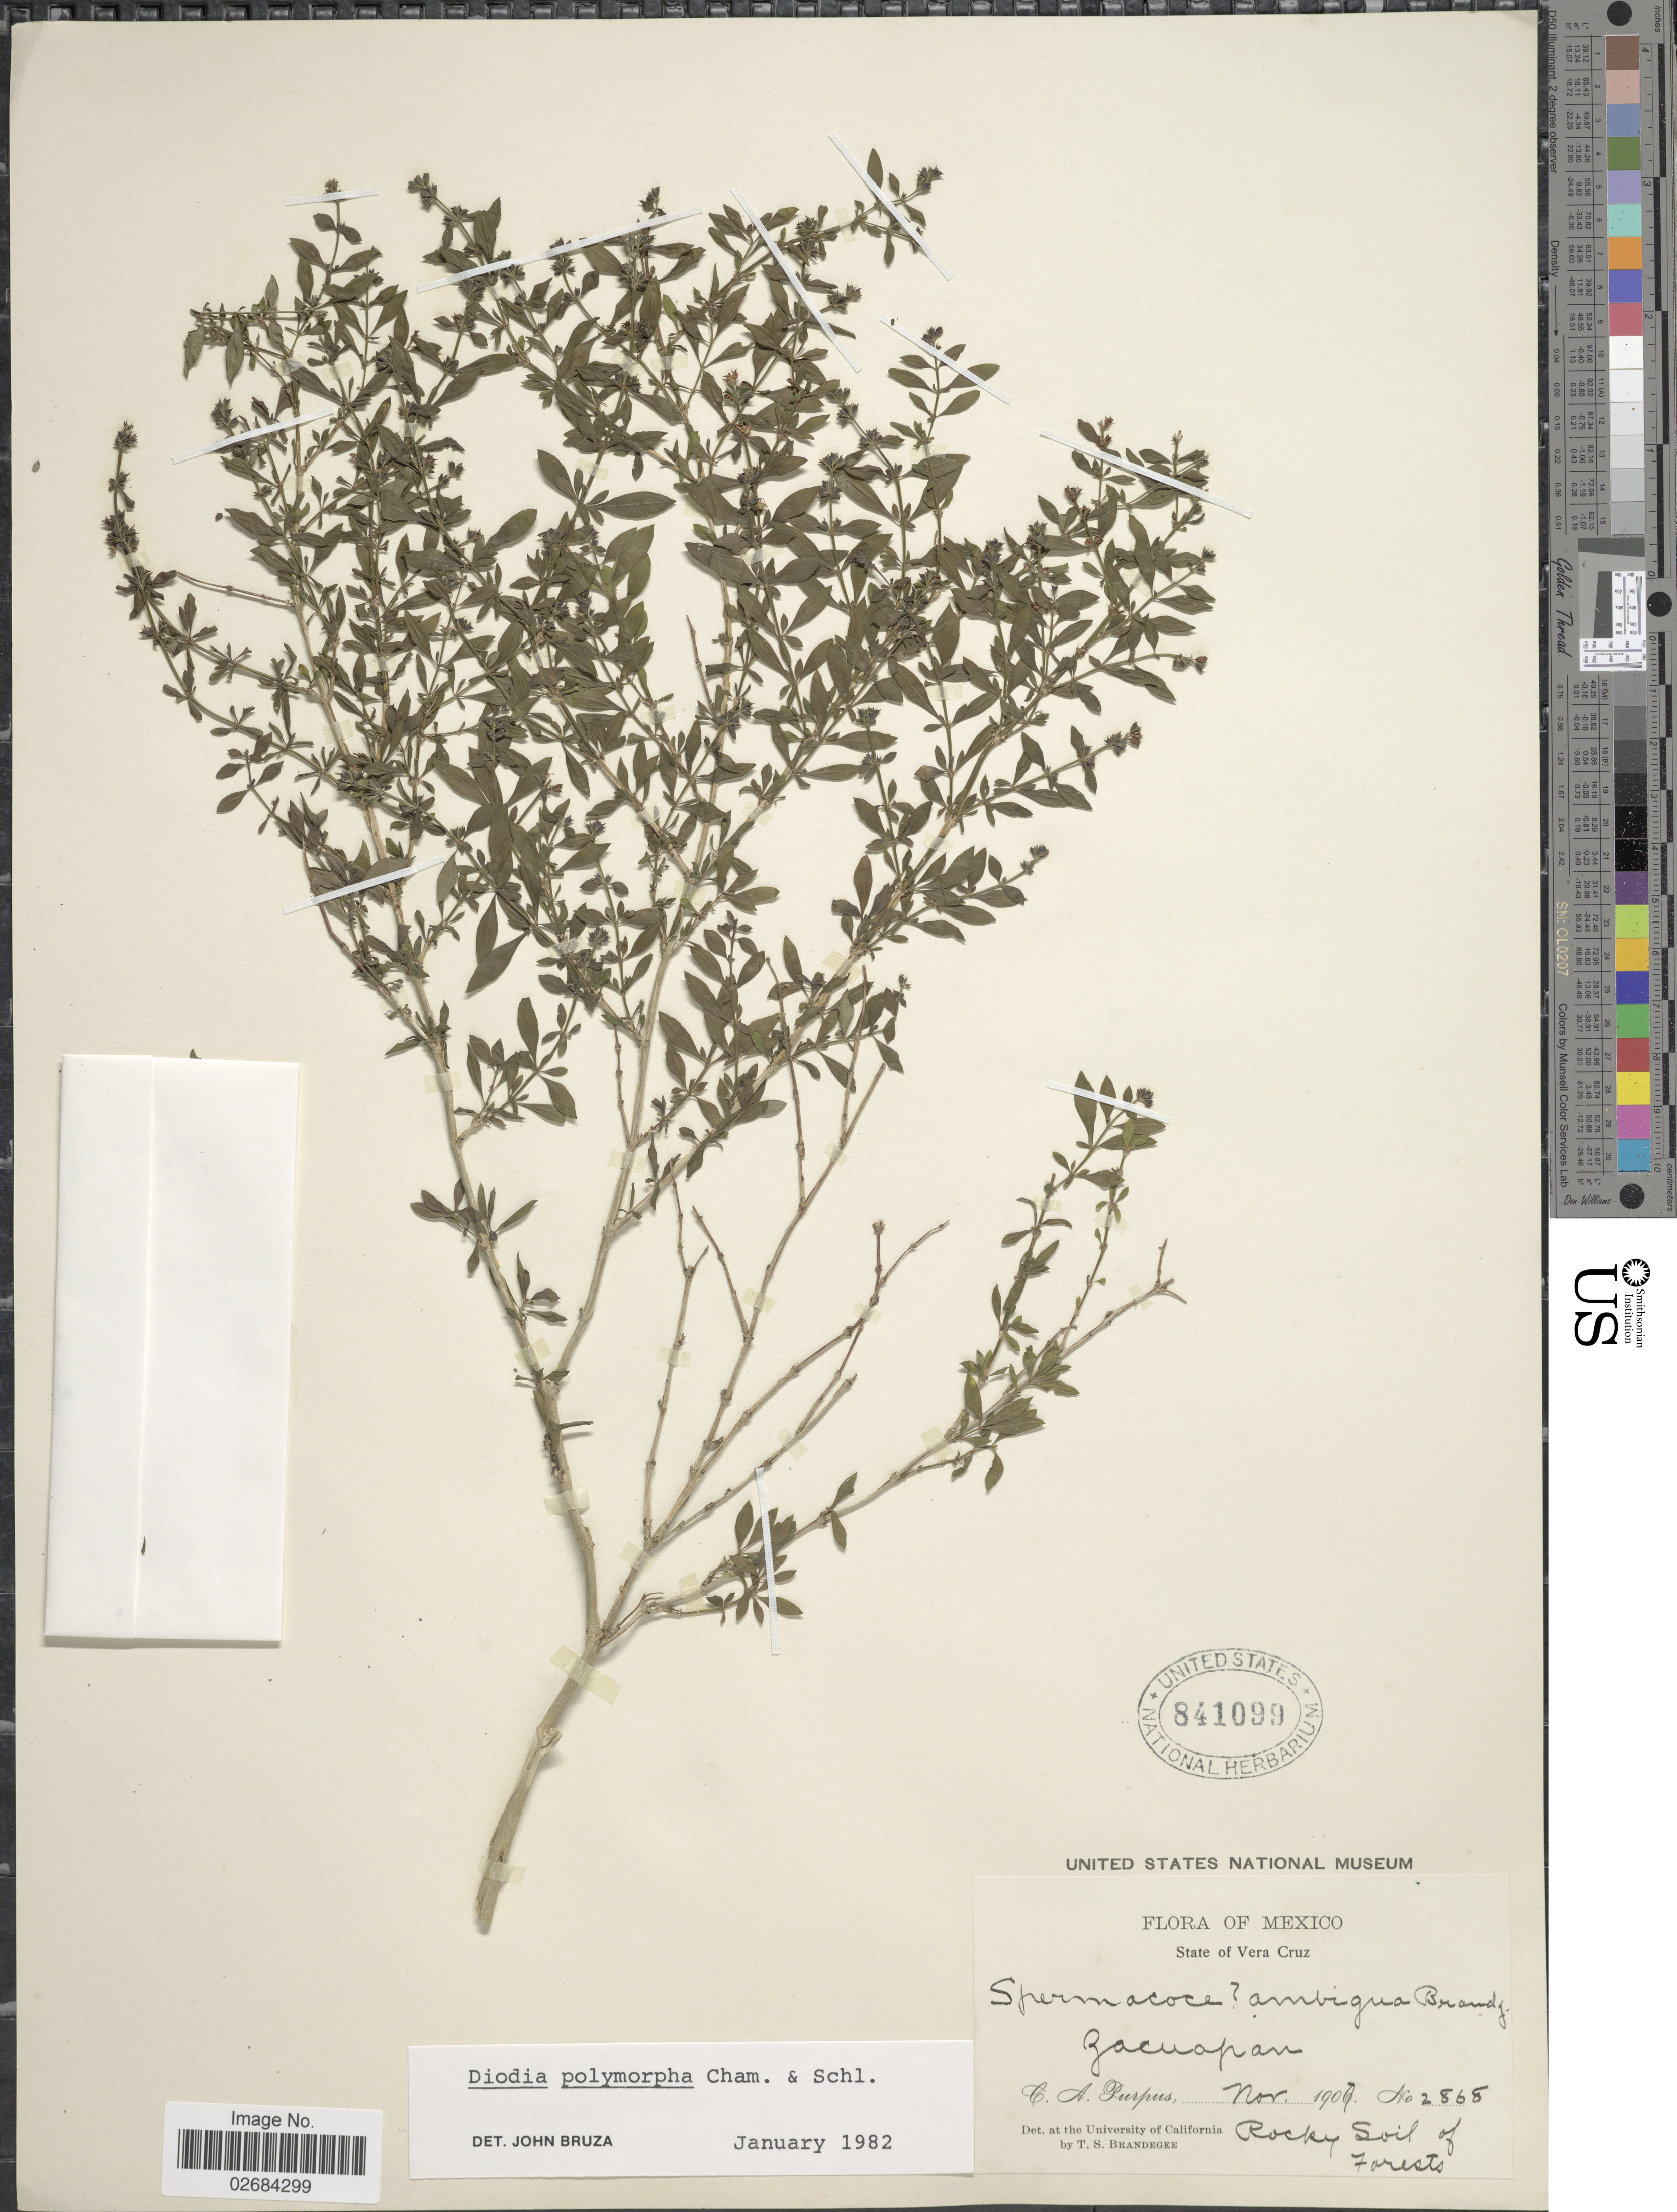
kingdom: Plantae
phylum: Tracheophyta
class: Magnoliopsida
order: Gentianales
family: Rubiaceae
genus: Diodia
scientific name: Diodia brasiliensis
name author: Spreng.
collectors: C. A. Purpus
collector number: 2868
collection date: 1907-11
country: Mexico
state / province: Veracruz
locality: State of Vera Cruz. Zacuapan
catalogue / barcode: US 841099